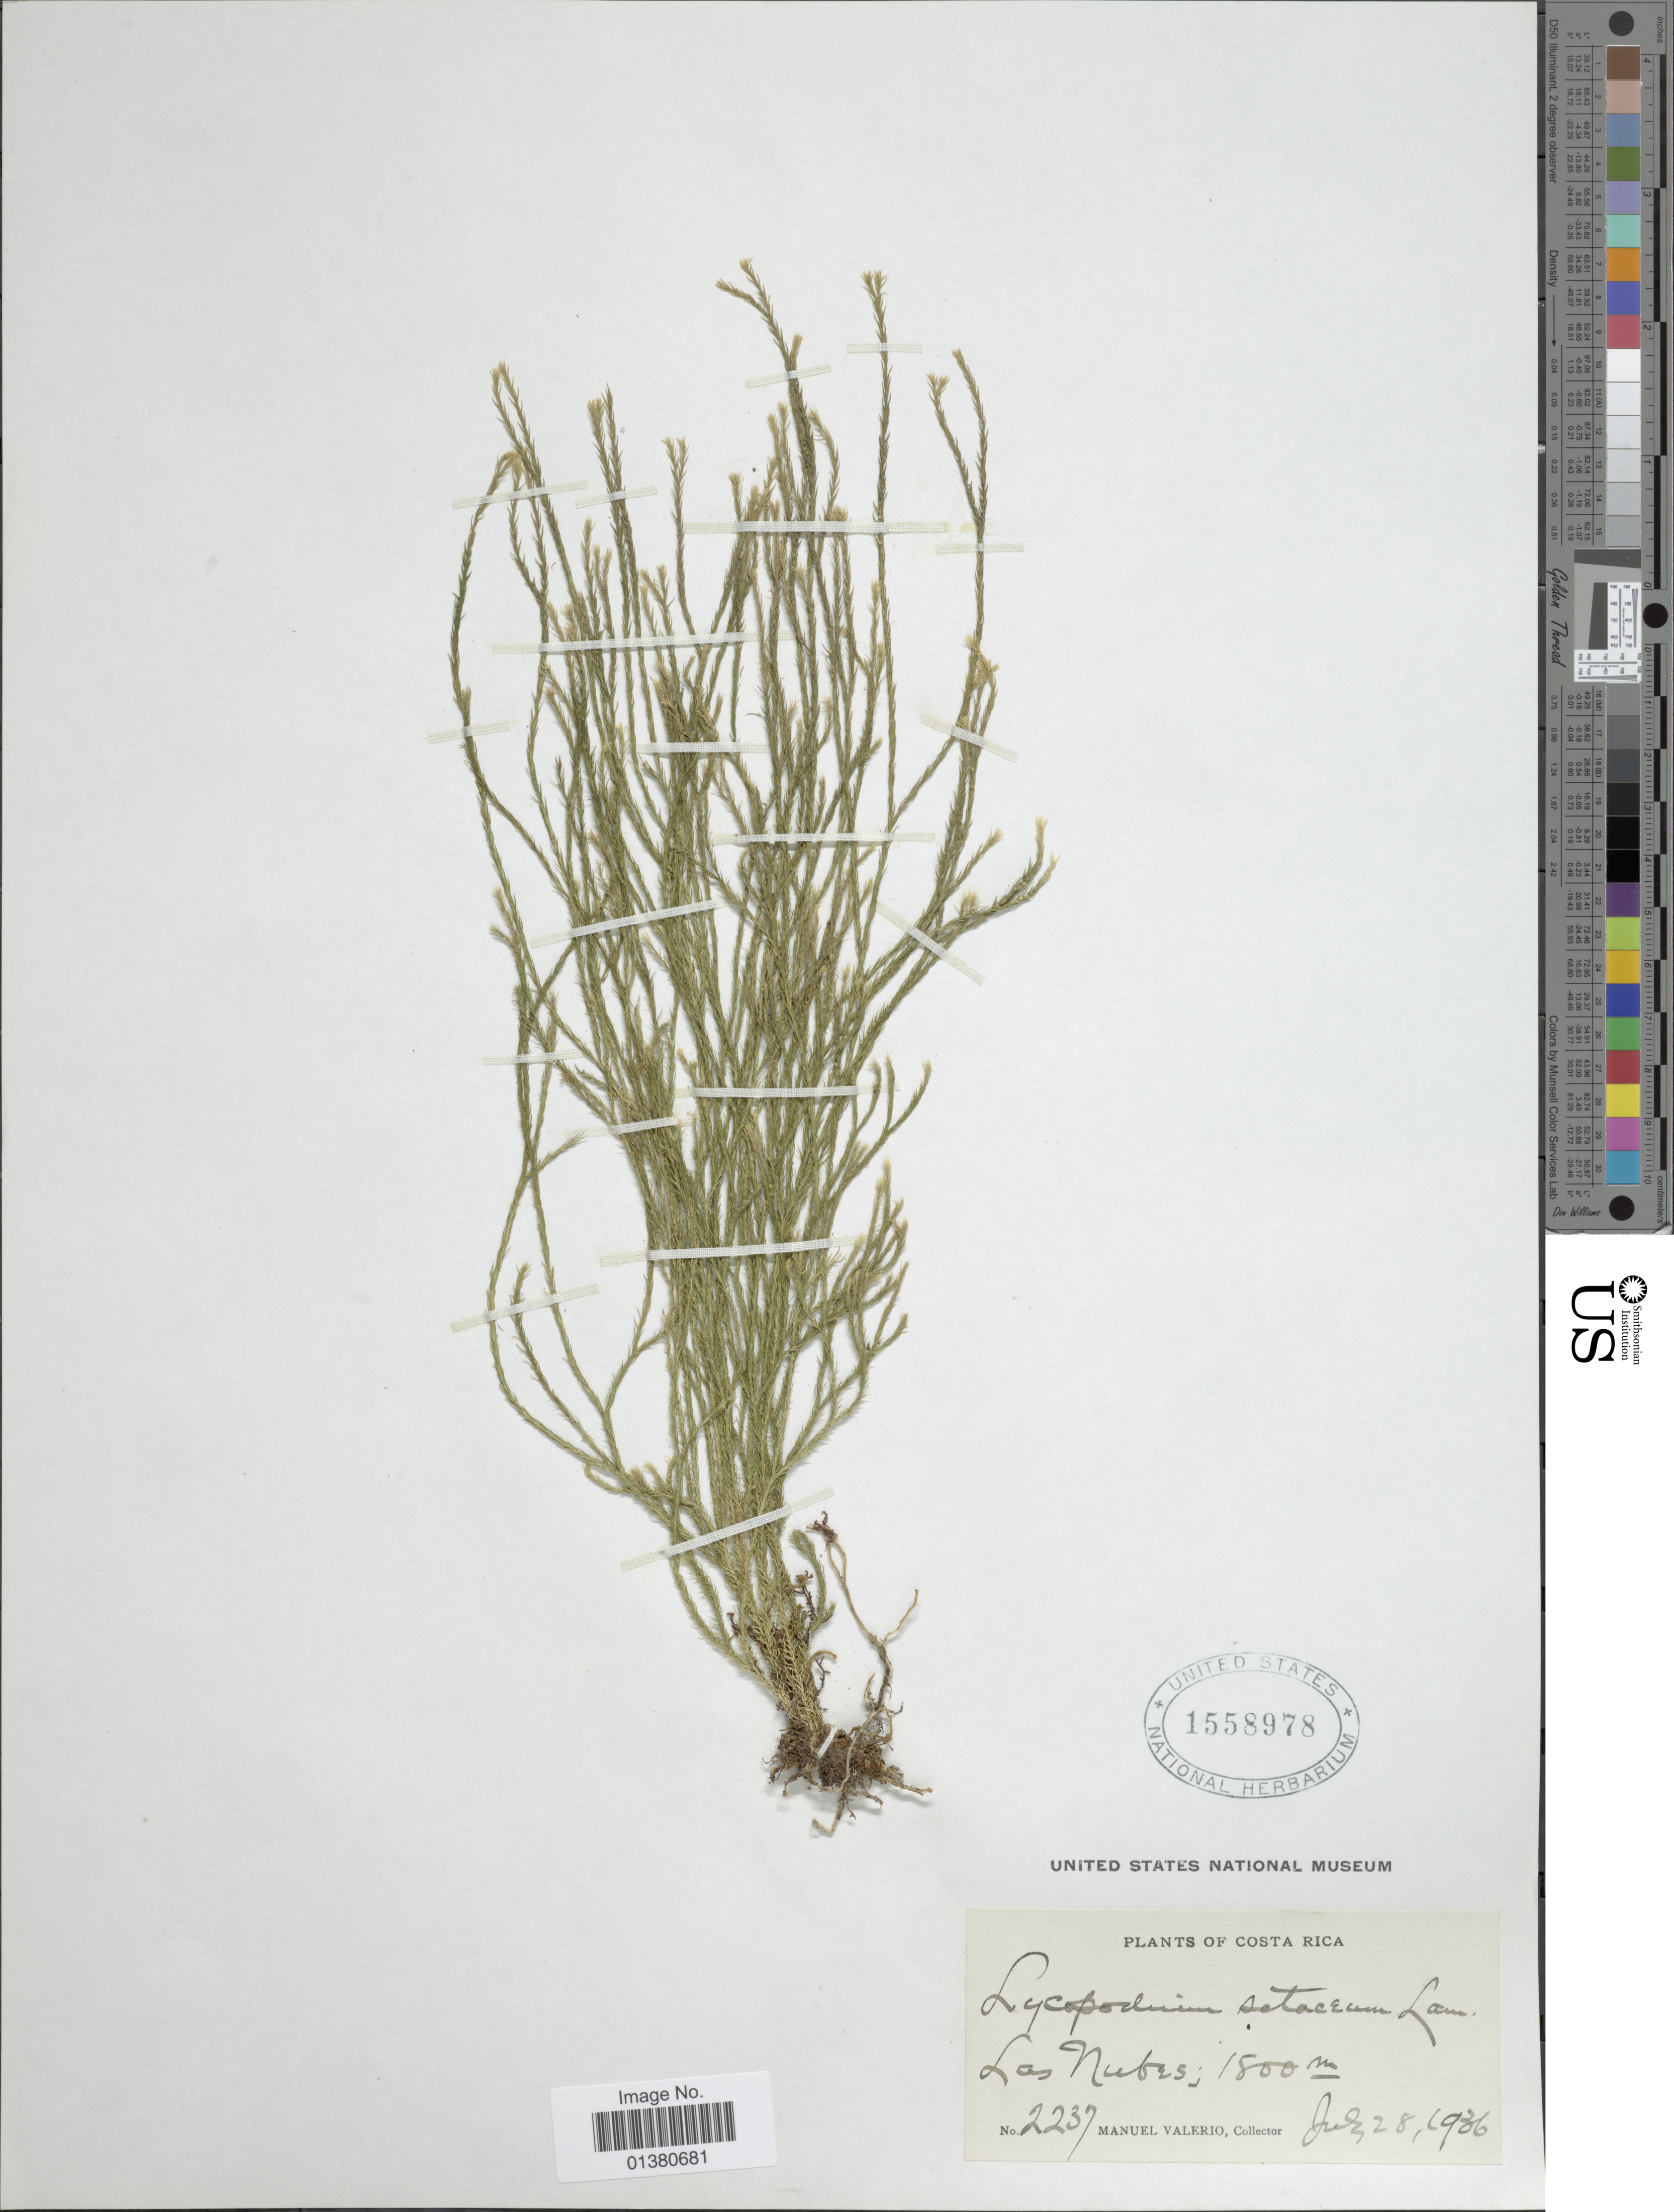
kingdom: Plantae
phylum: Tracheophyta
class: Lycopodiopsida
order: Lycopodiales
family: Lycopodiaceae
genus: Phlegmariurus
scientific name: Phlegmariurus curvifolius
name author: (Kunze) B. Øllg.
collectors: M. Valerio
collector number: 2237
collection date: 1936-07-28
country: Costa Rica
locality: Las Nubes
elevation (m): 1800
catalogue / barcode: US 1558978